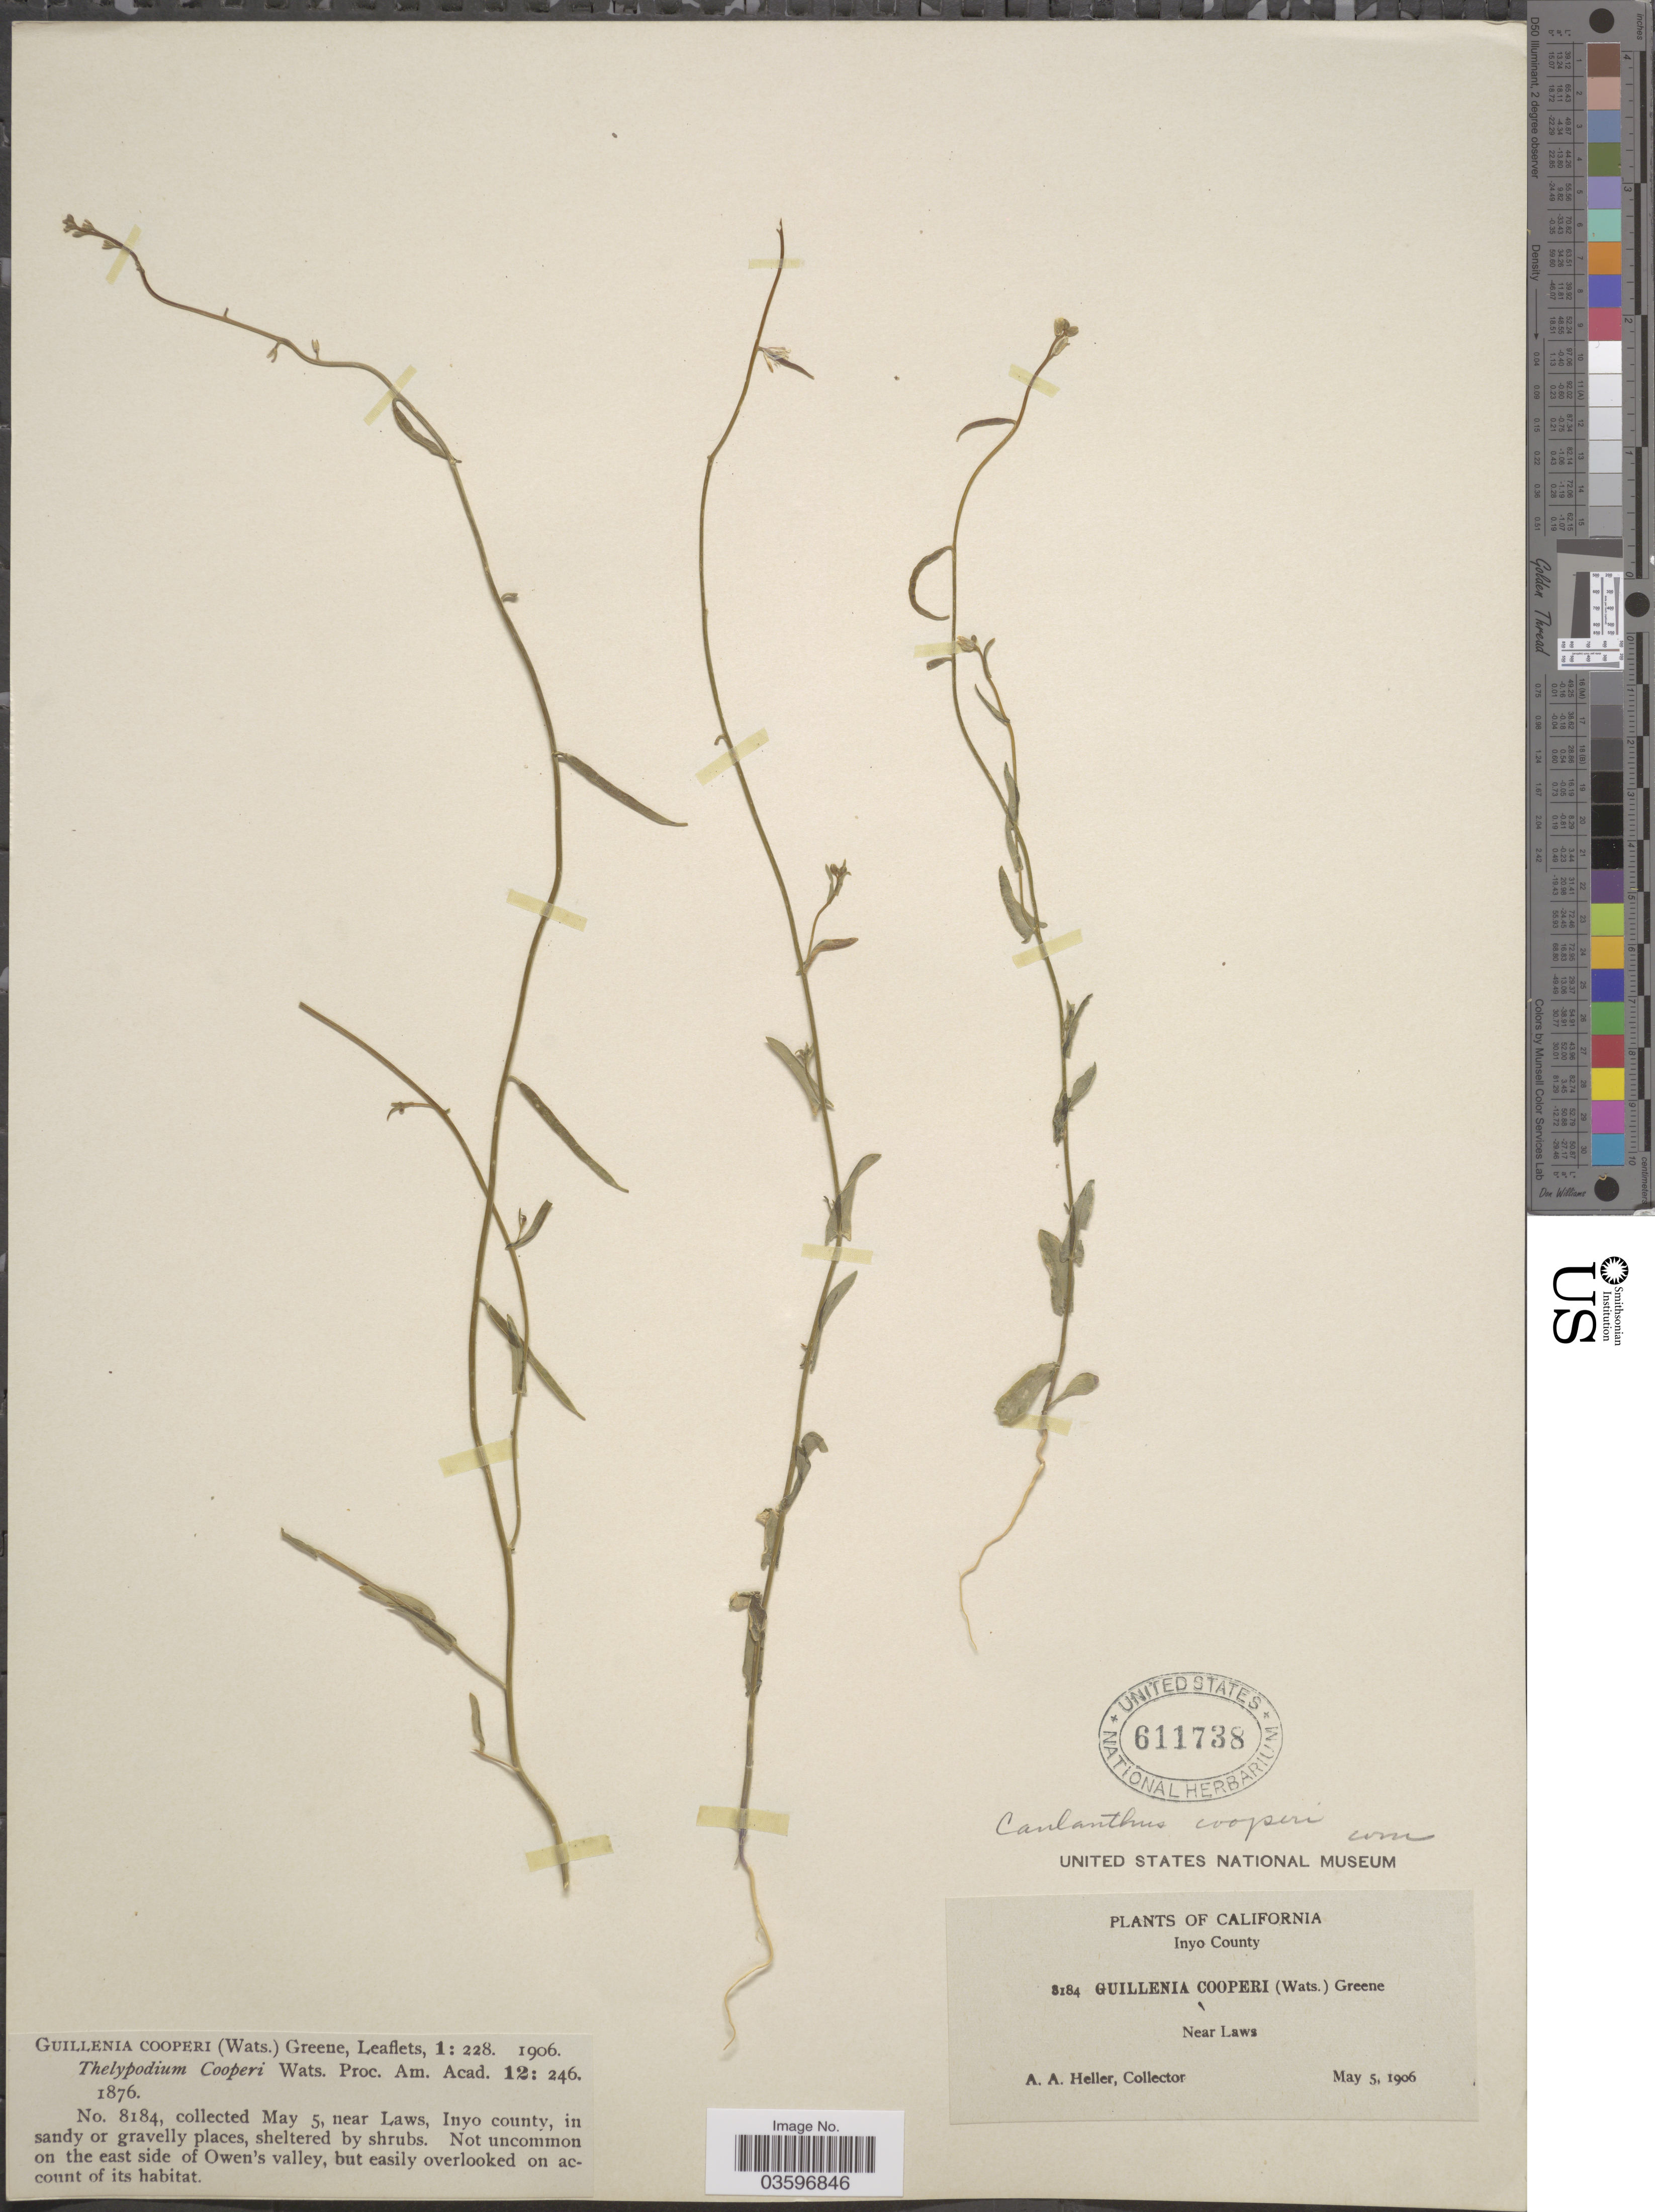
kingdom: Plantae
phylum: Tracheophyta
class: Magnoliopsida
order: Brassicales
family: Brassicaceae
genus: Caulanthus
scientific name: Caulanthus cooperi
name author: (S. Watson) Payson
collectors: A. A. Heller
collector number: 8184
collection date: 1906-05-05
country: United States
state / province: California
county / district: Inyo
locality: Inyo County. Near Laws. On the east side of Owen's valley.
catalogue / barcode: US 611738